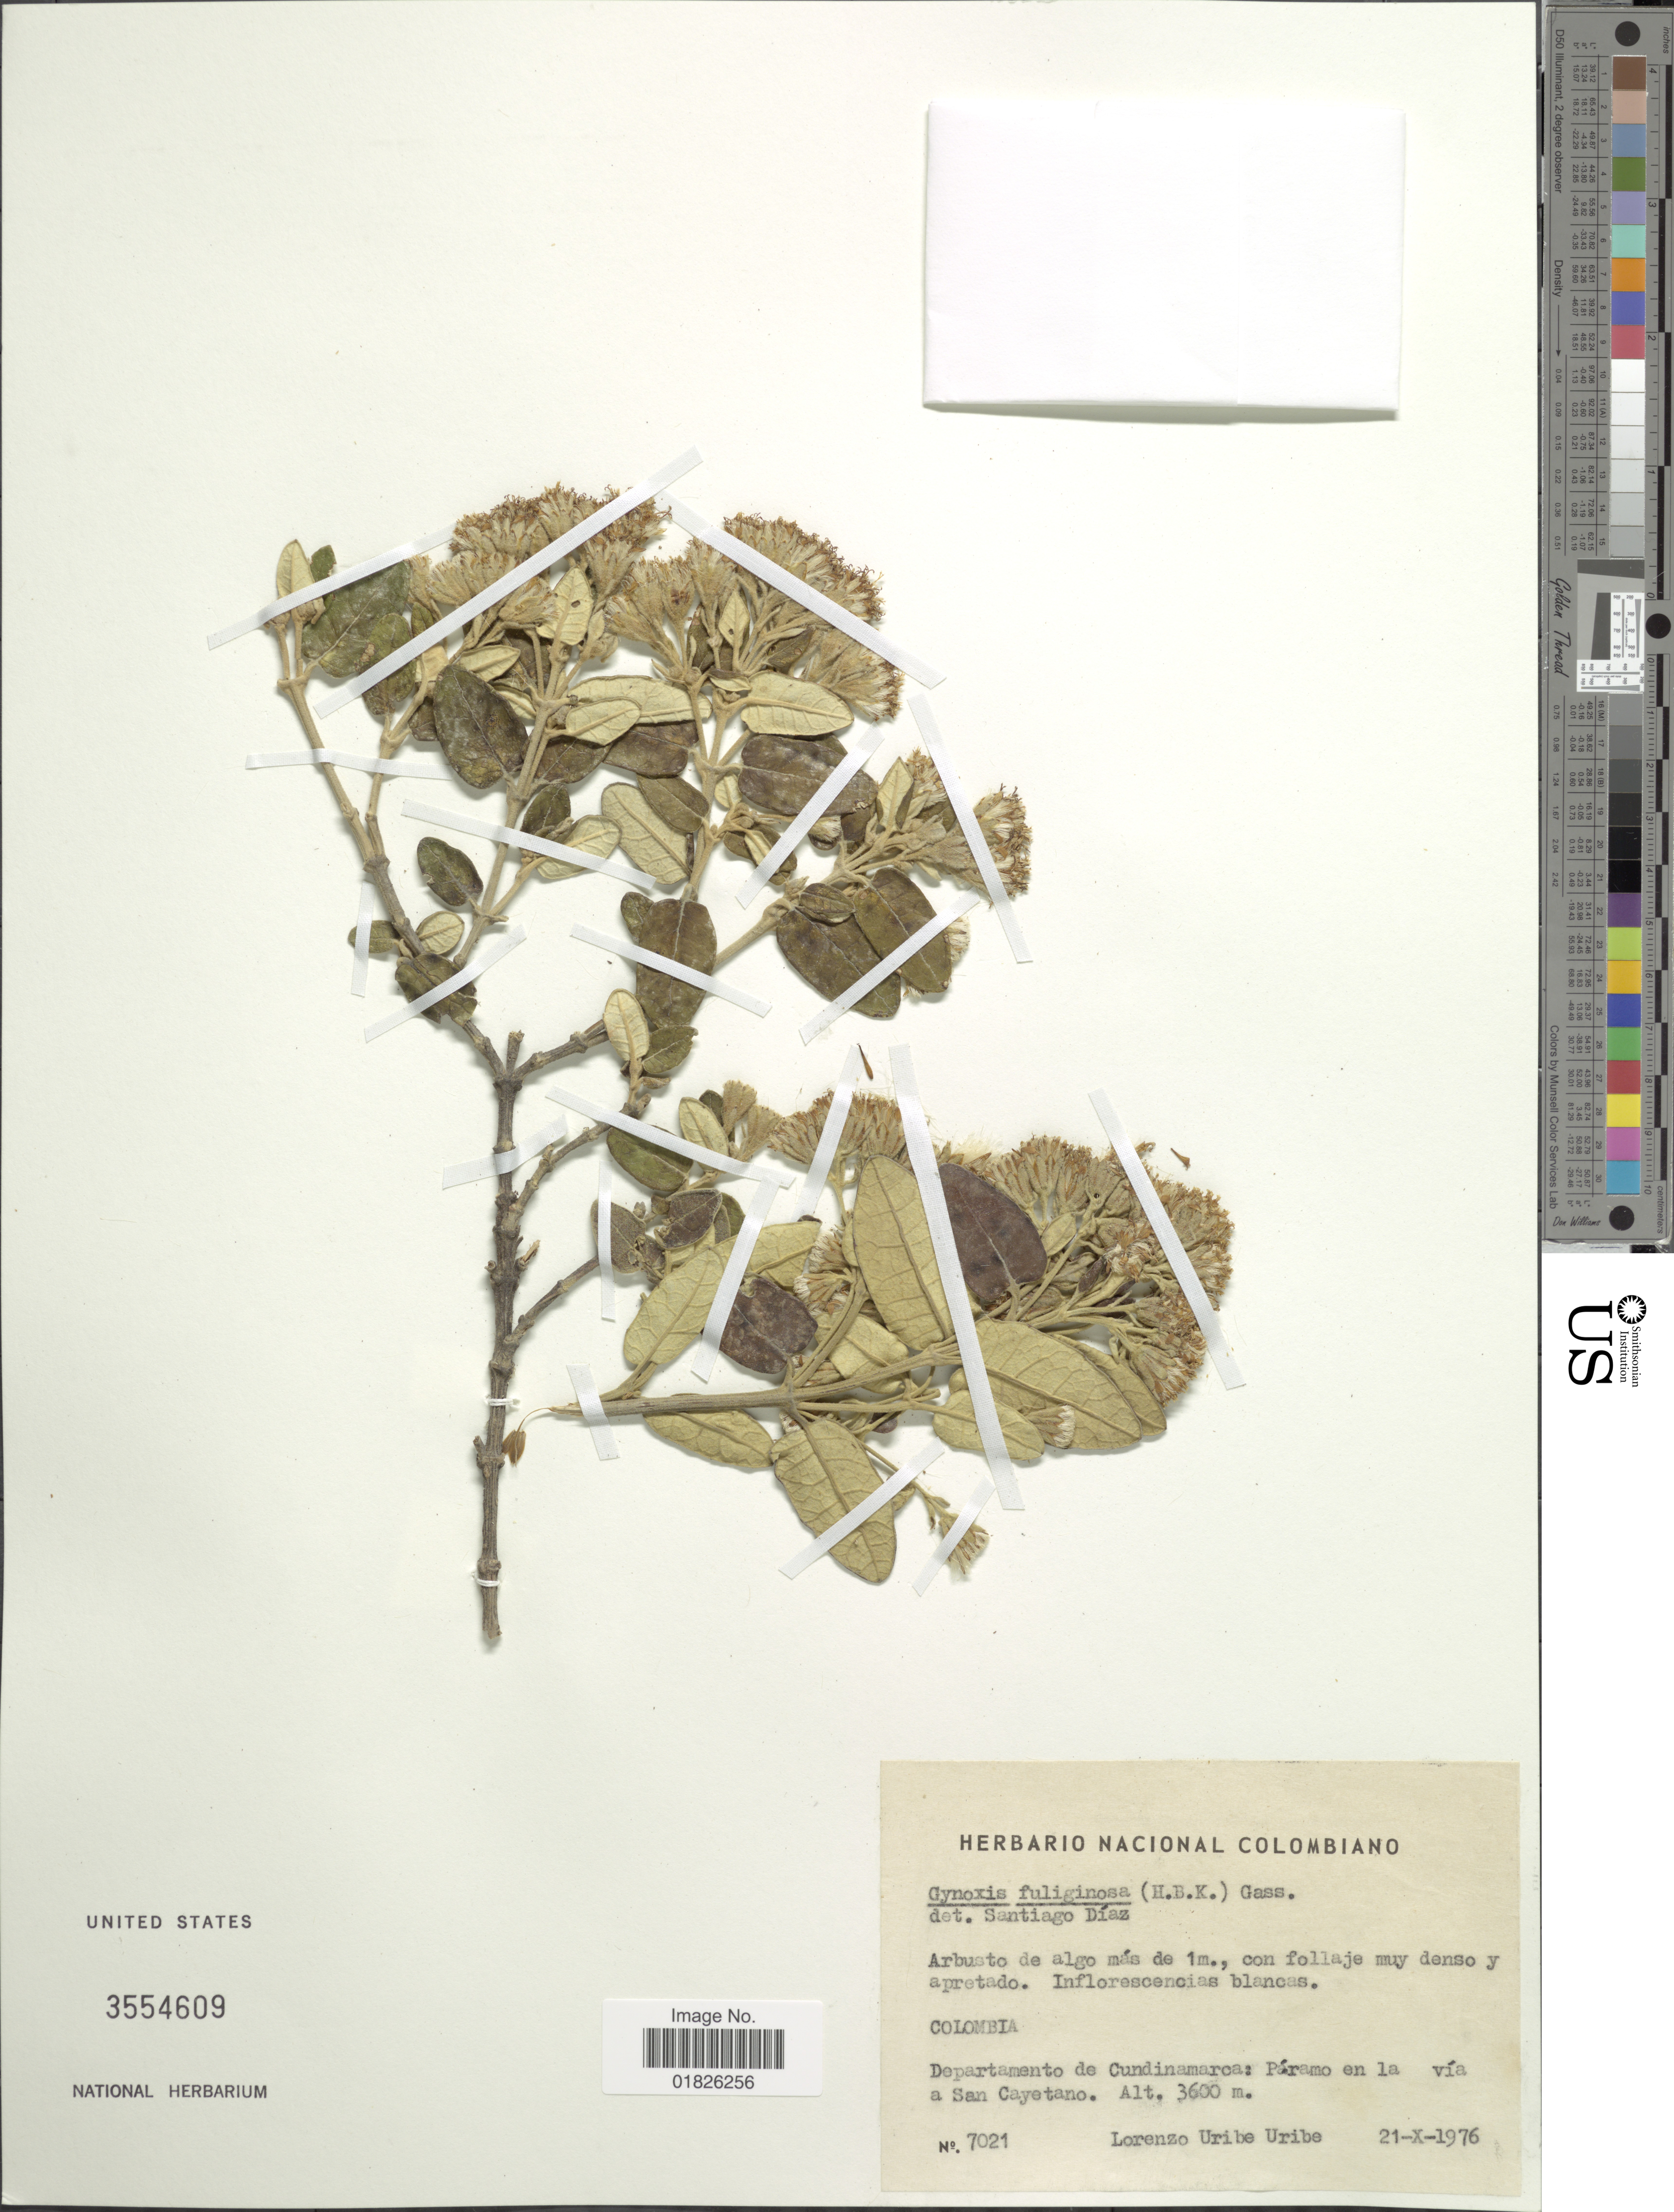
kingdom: Plantae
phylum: Tracheophyta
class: Magnoliopsida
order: Asterales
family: Asteraceae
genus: Gynoxys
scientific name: Gynoxys fuliginosa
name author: Cass.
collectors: L. Uribe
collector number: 7021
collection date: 1976-10-21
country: Colombia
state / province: Cundinamarca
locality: Paramo en la via a San Cayetano.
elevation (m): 3600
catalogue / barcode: US 3554609